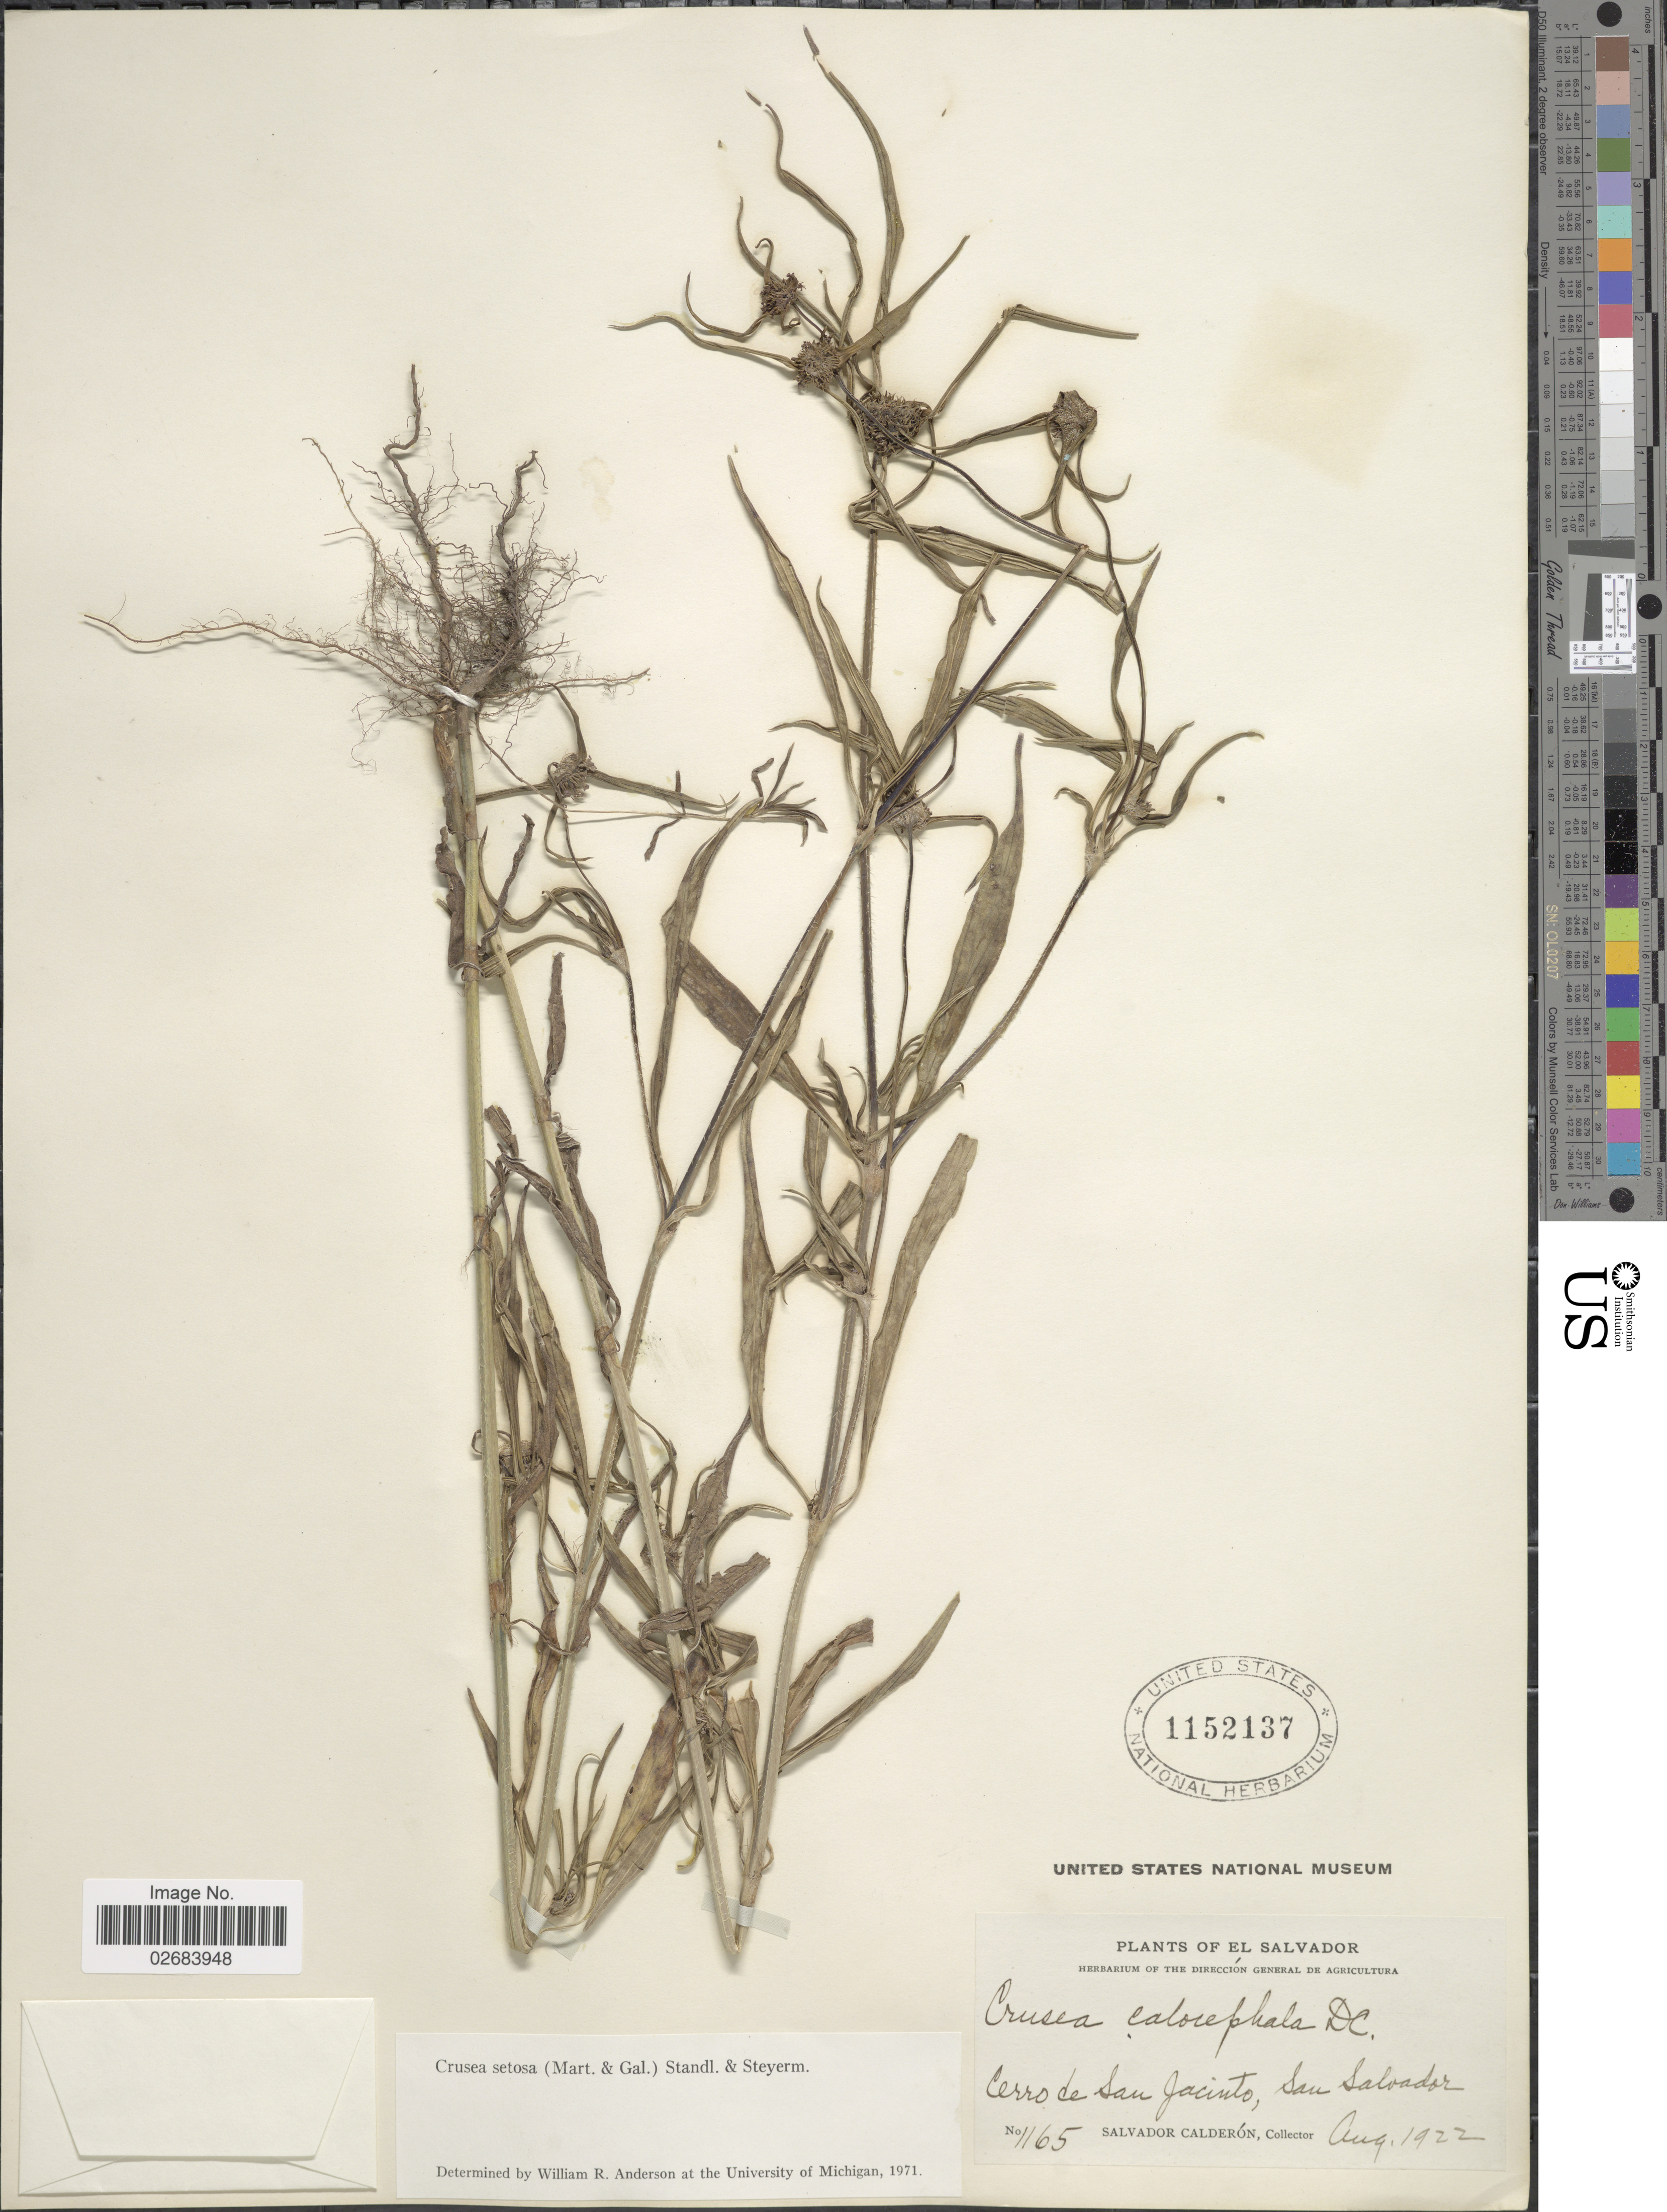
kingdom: Plantae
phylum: Tracheophyta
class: Magnoliopsida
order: Gentianales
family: Rubiaceae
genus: Crusea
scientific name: Crusea setosa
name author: (M. Martens & Galeotti) Standl. & Steyerm.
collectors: S. Calderón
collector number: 1165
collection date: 1922-08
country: El Salvador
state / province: San Salvador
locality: Cerro de San Jacinto.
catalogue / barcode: US 1152137